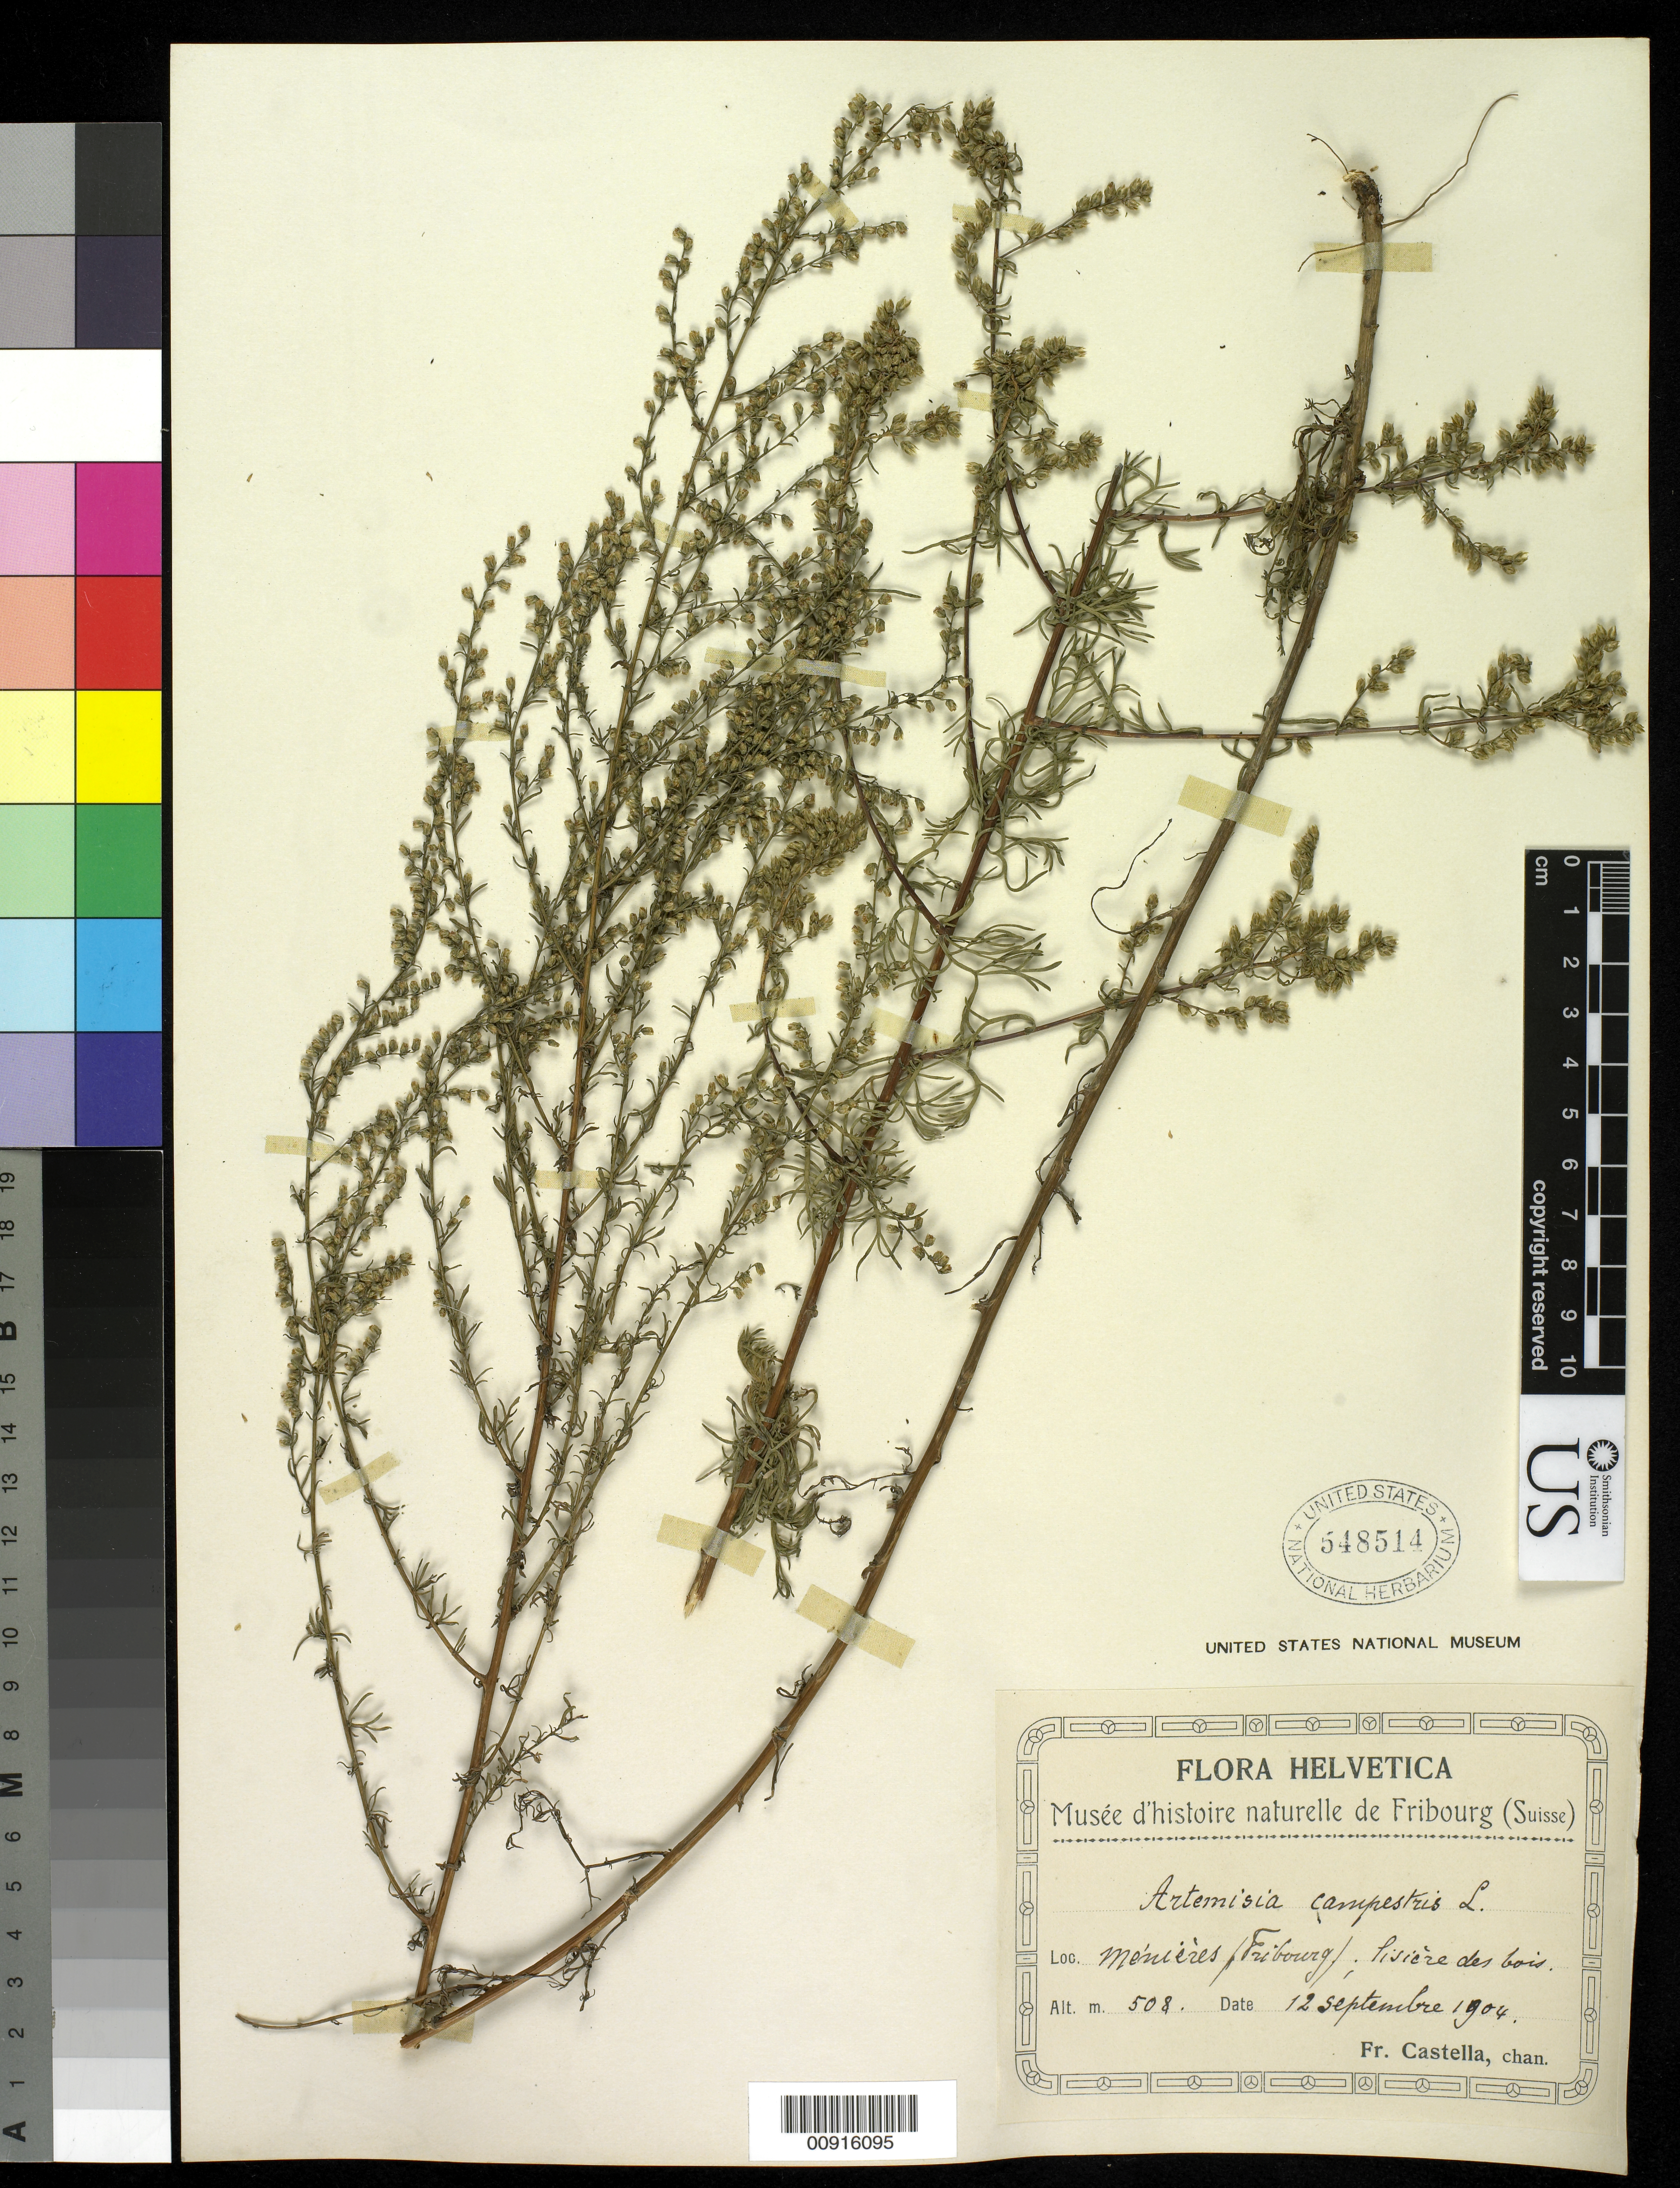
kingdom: Plantae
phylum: Tracheophyta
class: Magnoliopsida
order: Asterales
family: Asteraceae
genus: Artemisia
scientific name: Artemisia campestris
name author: L.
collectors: Fr. Castella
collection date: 1904-09-12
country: Switzerland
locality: Menieres/Fribourg/Pisicre des bois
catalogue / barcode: US 548514